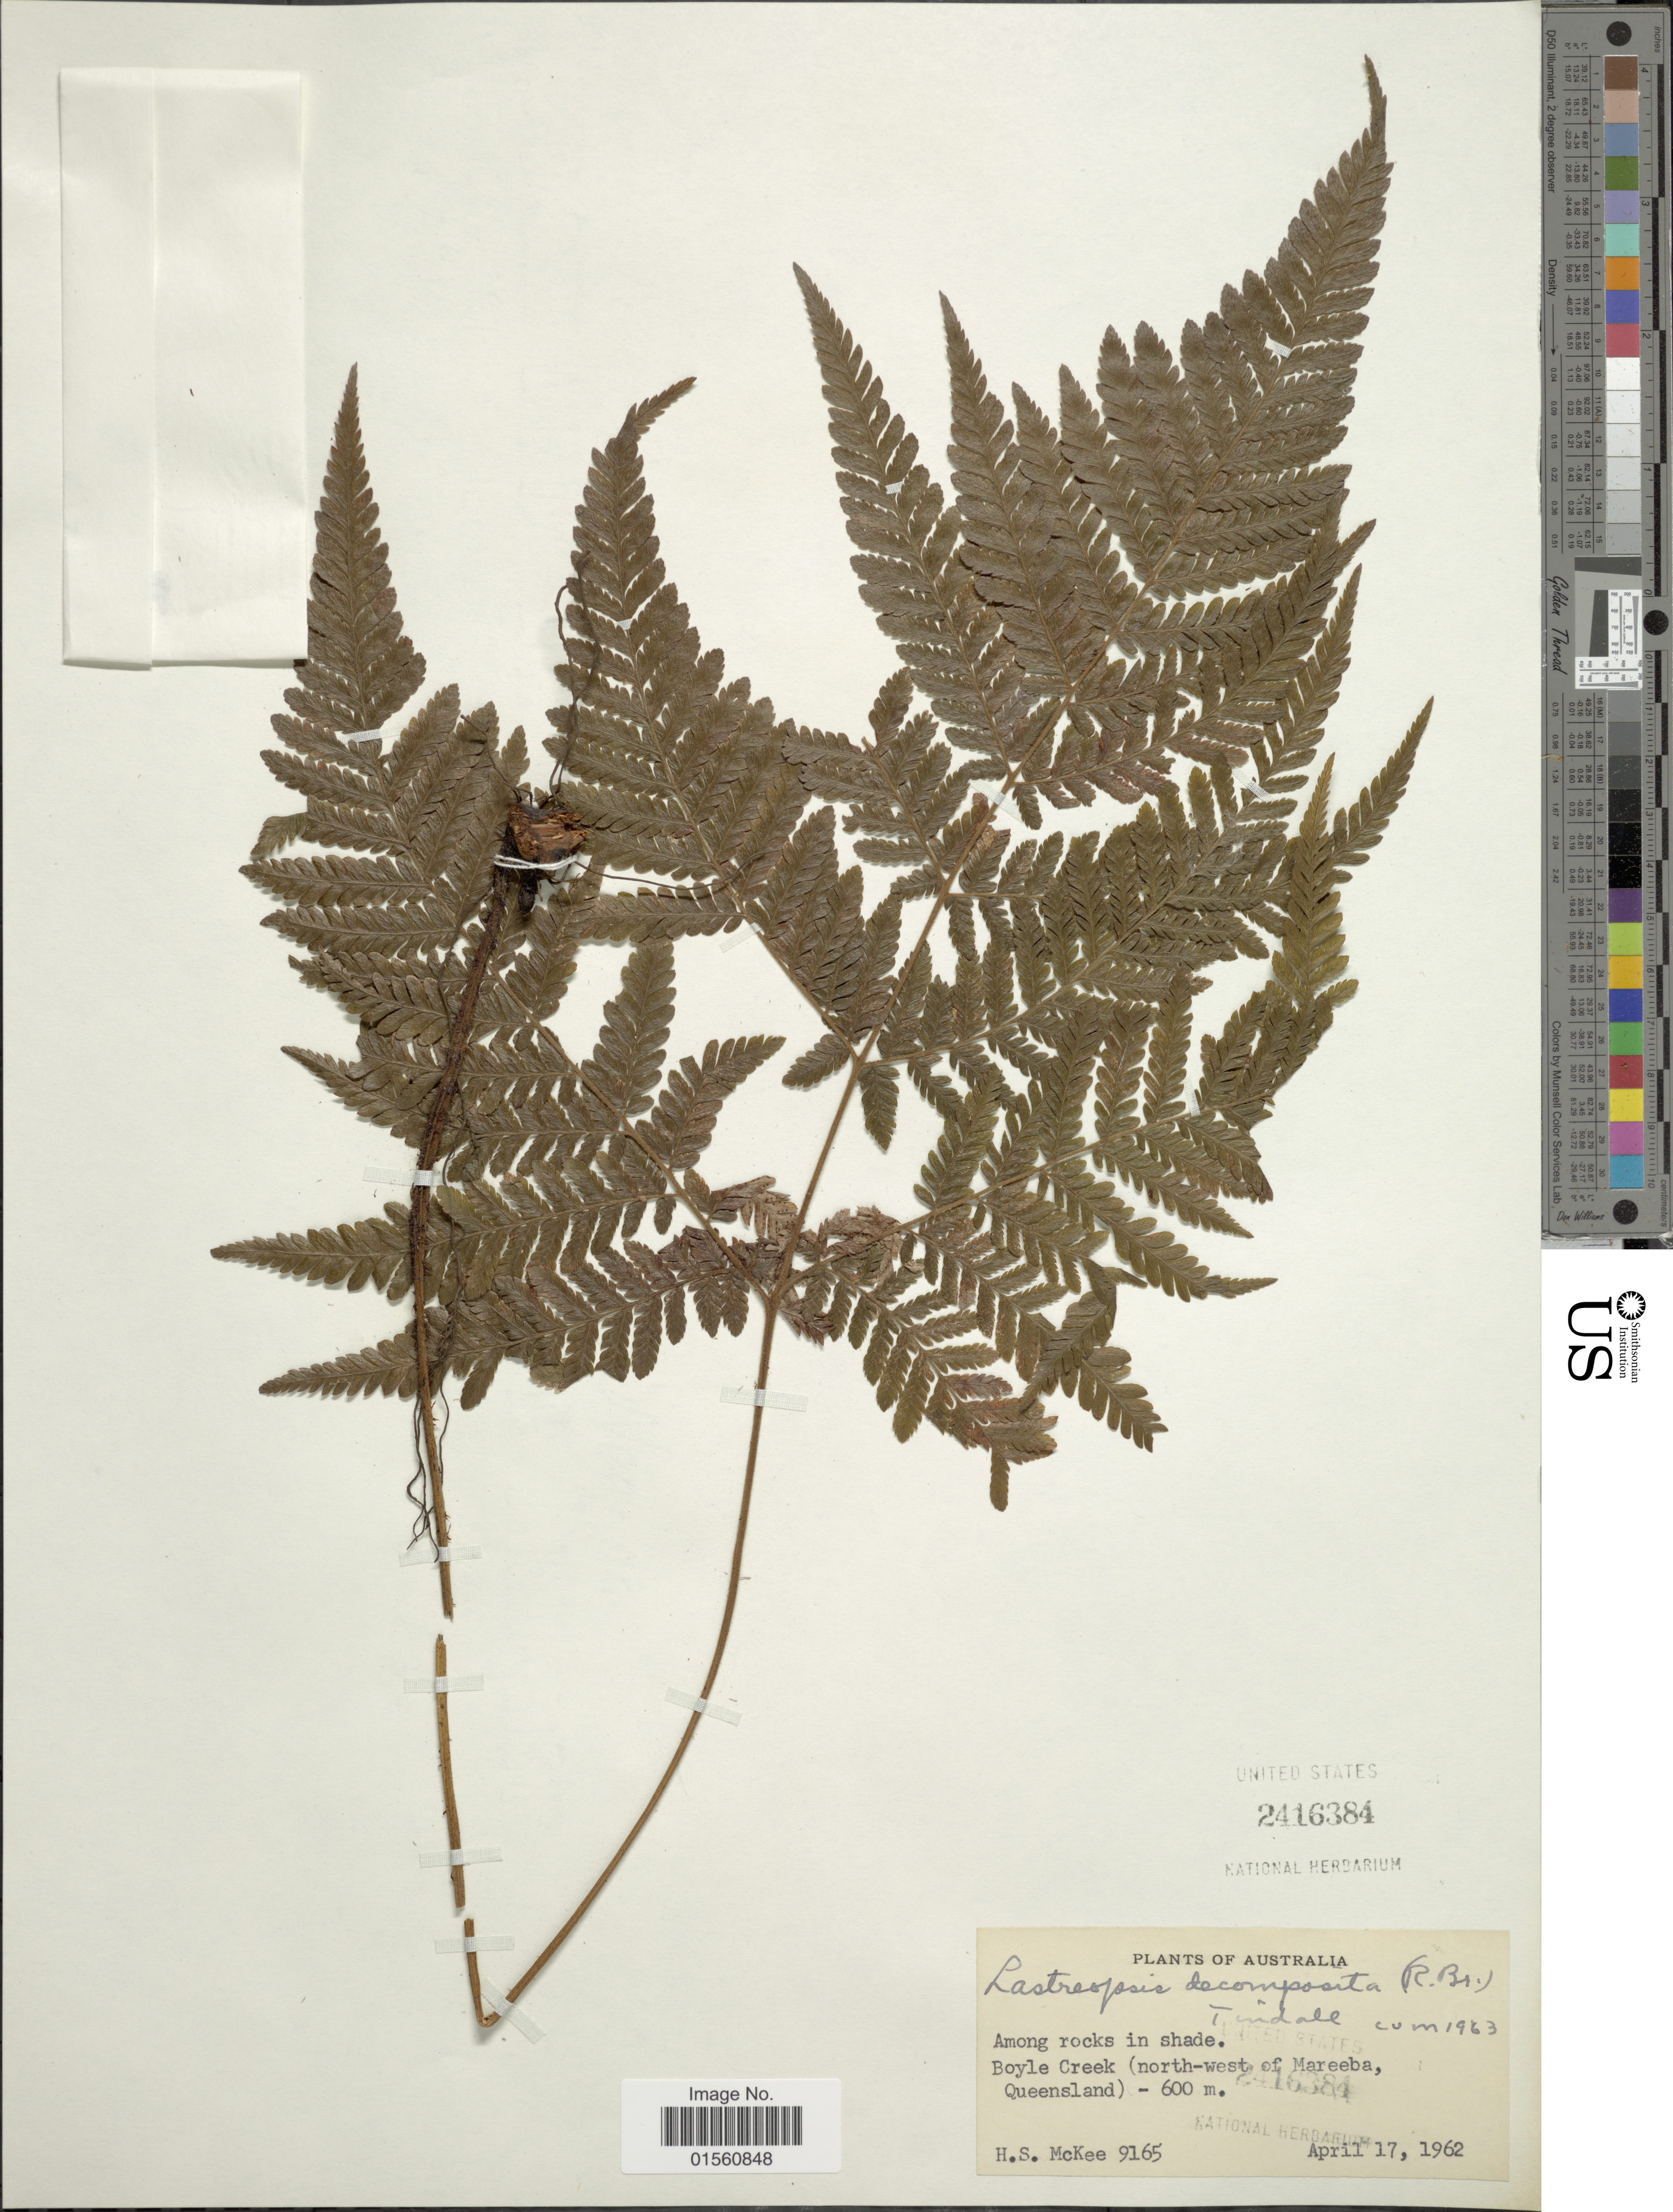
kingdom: Plantae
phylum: Tracheophyta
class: Polypodiopsida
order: Polypodiales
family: Dryopteridaceae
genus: Lastreopsis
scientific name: Lastreopsis decomposita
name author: (R. Br.) Tindale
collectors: H. S. McKee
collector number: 9165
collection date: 1962-04-17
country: Australia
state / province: Queensland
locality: Boyle Creek (north-west of Mareeba)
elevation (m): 600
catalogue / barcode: US 2416384